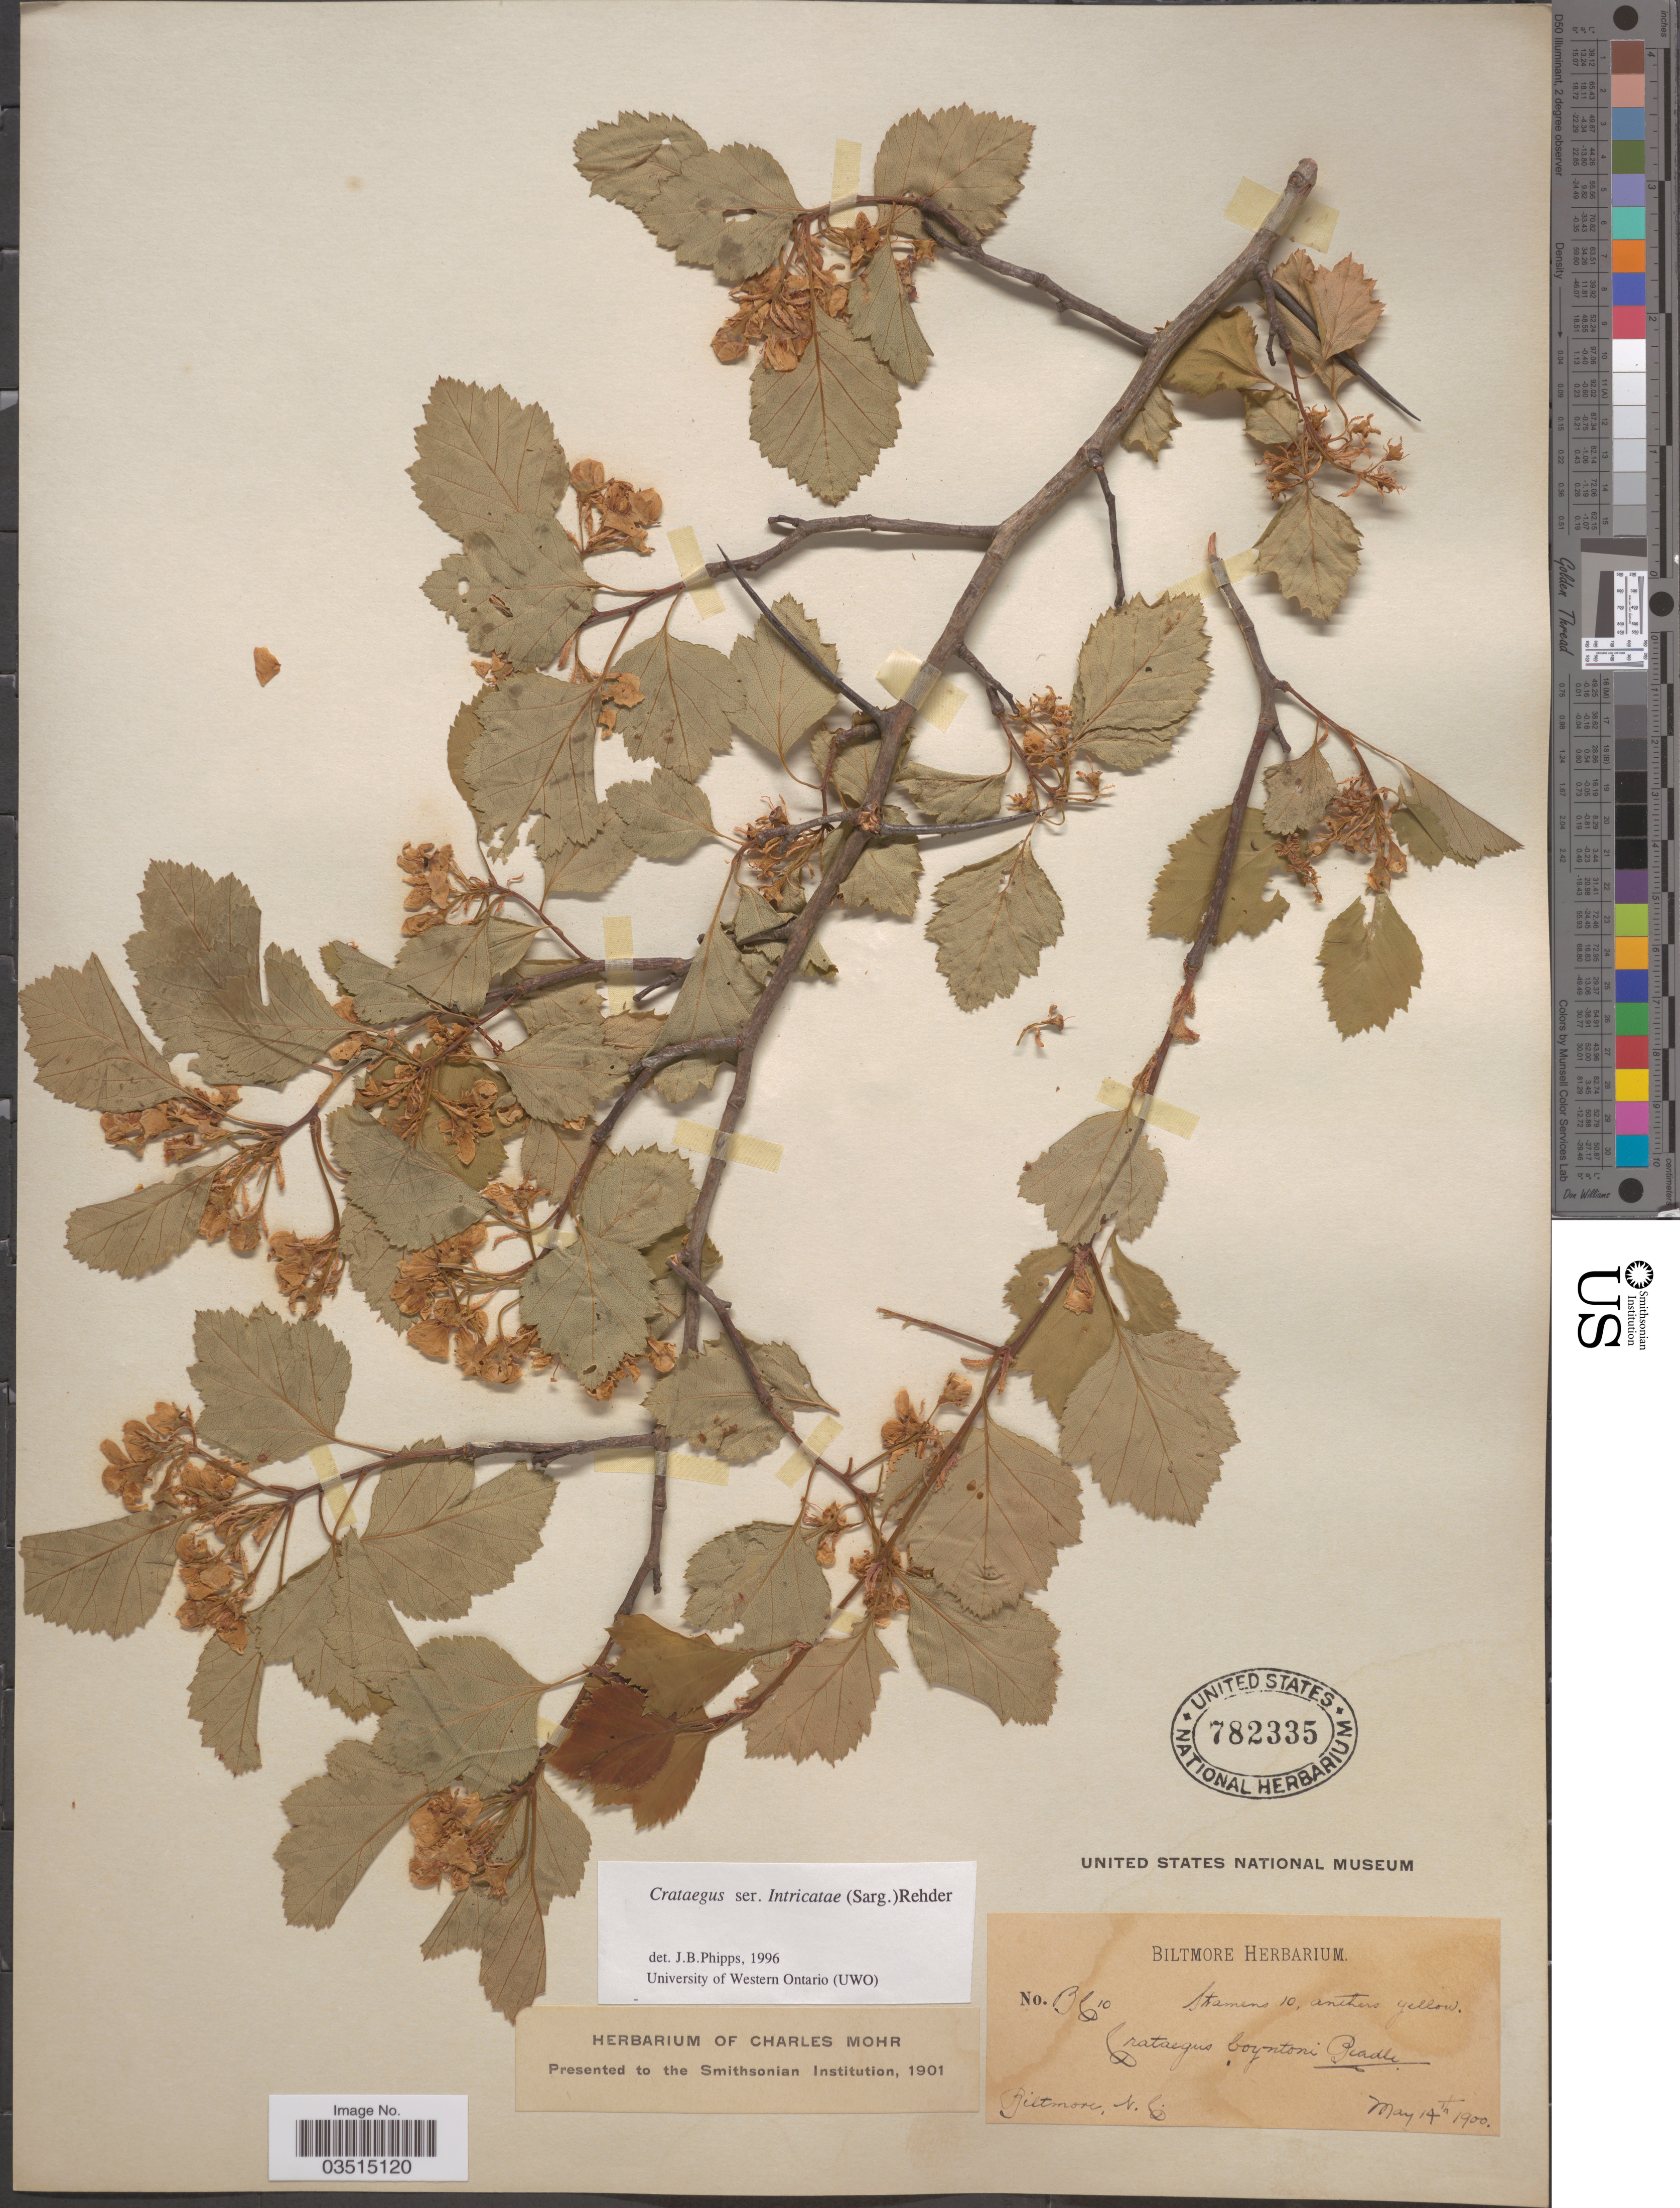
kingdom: Plantae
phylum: Tracheophyta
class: Magnoliopsida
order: Rosales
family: Rosaceae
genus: Crataegus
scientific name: Crataegus intricata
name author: Lange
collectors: ex herb. Biltmore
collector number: BC10*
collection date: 1900-05-14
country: United States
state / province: North Carolina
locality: Biltmore.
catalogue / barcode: US 782335